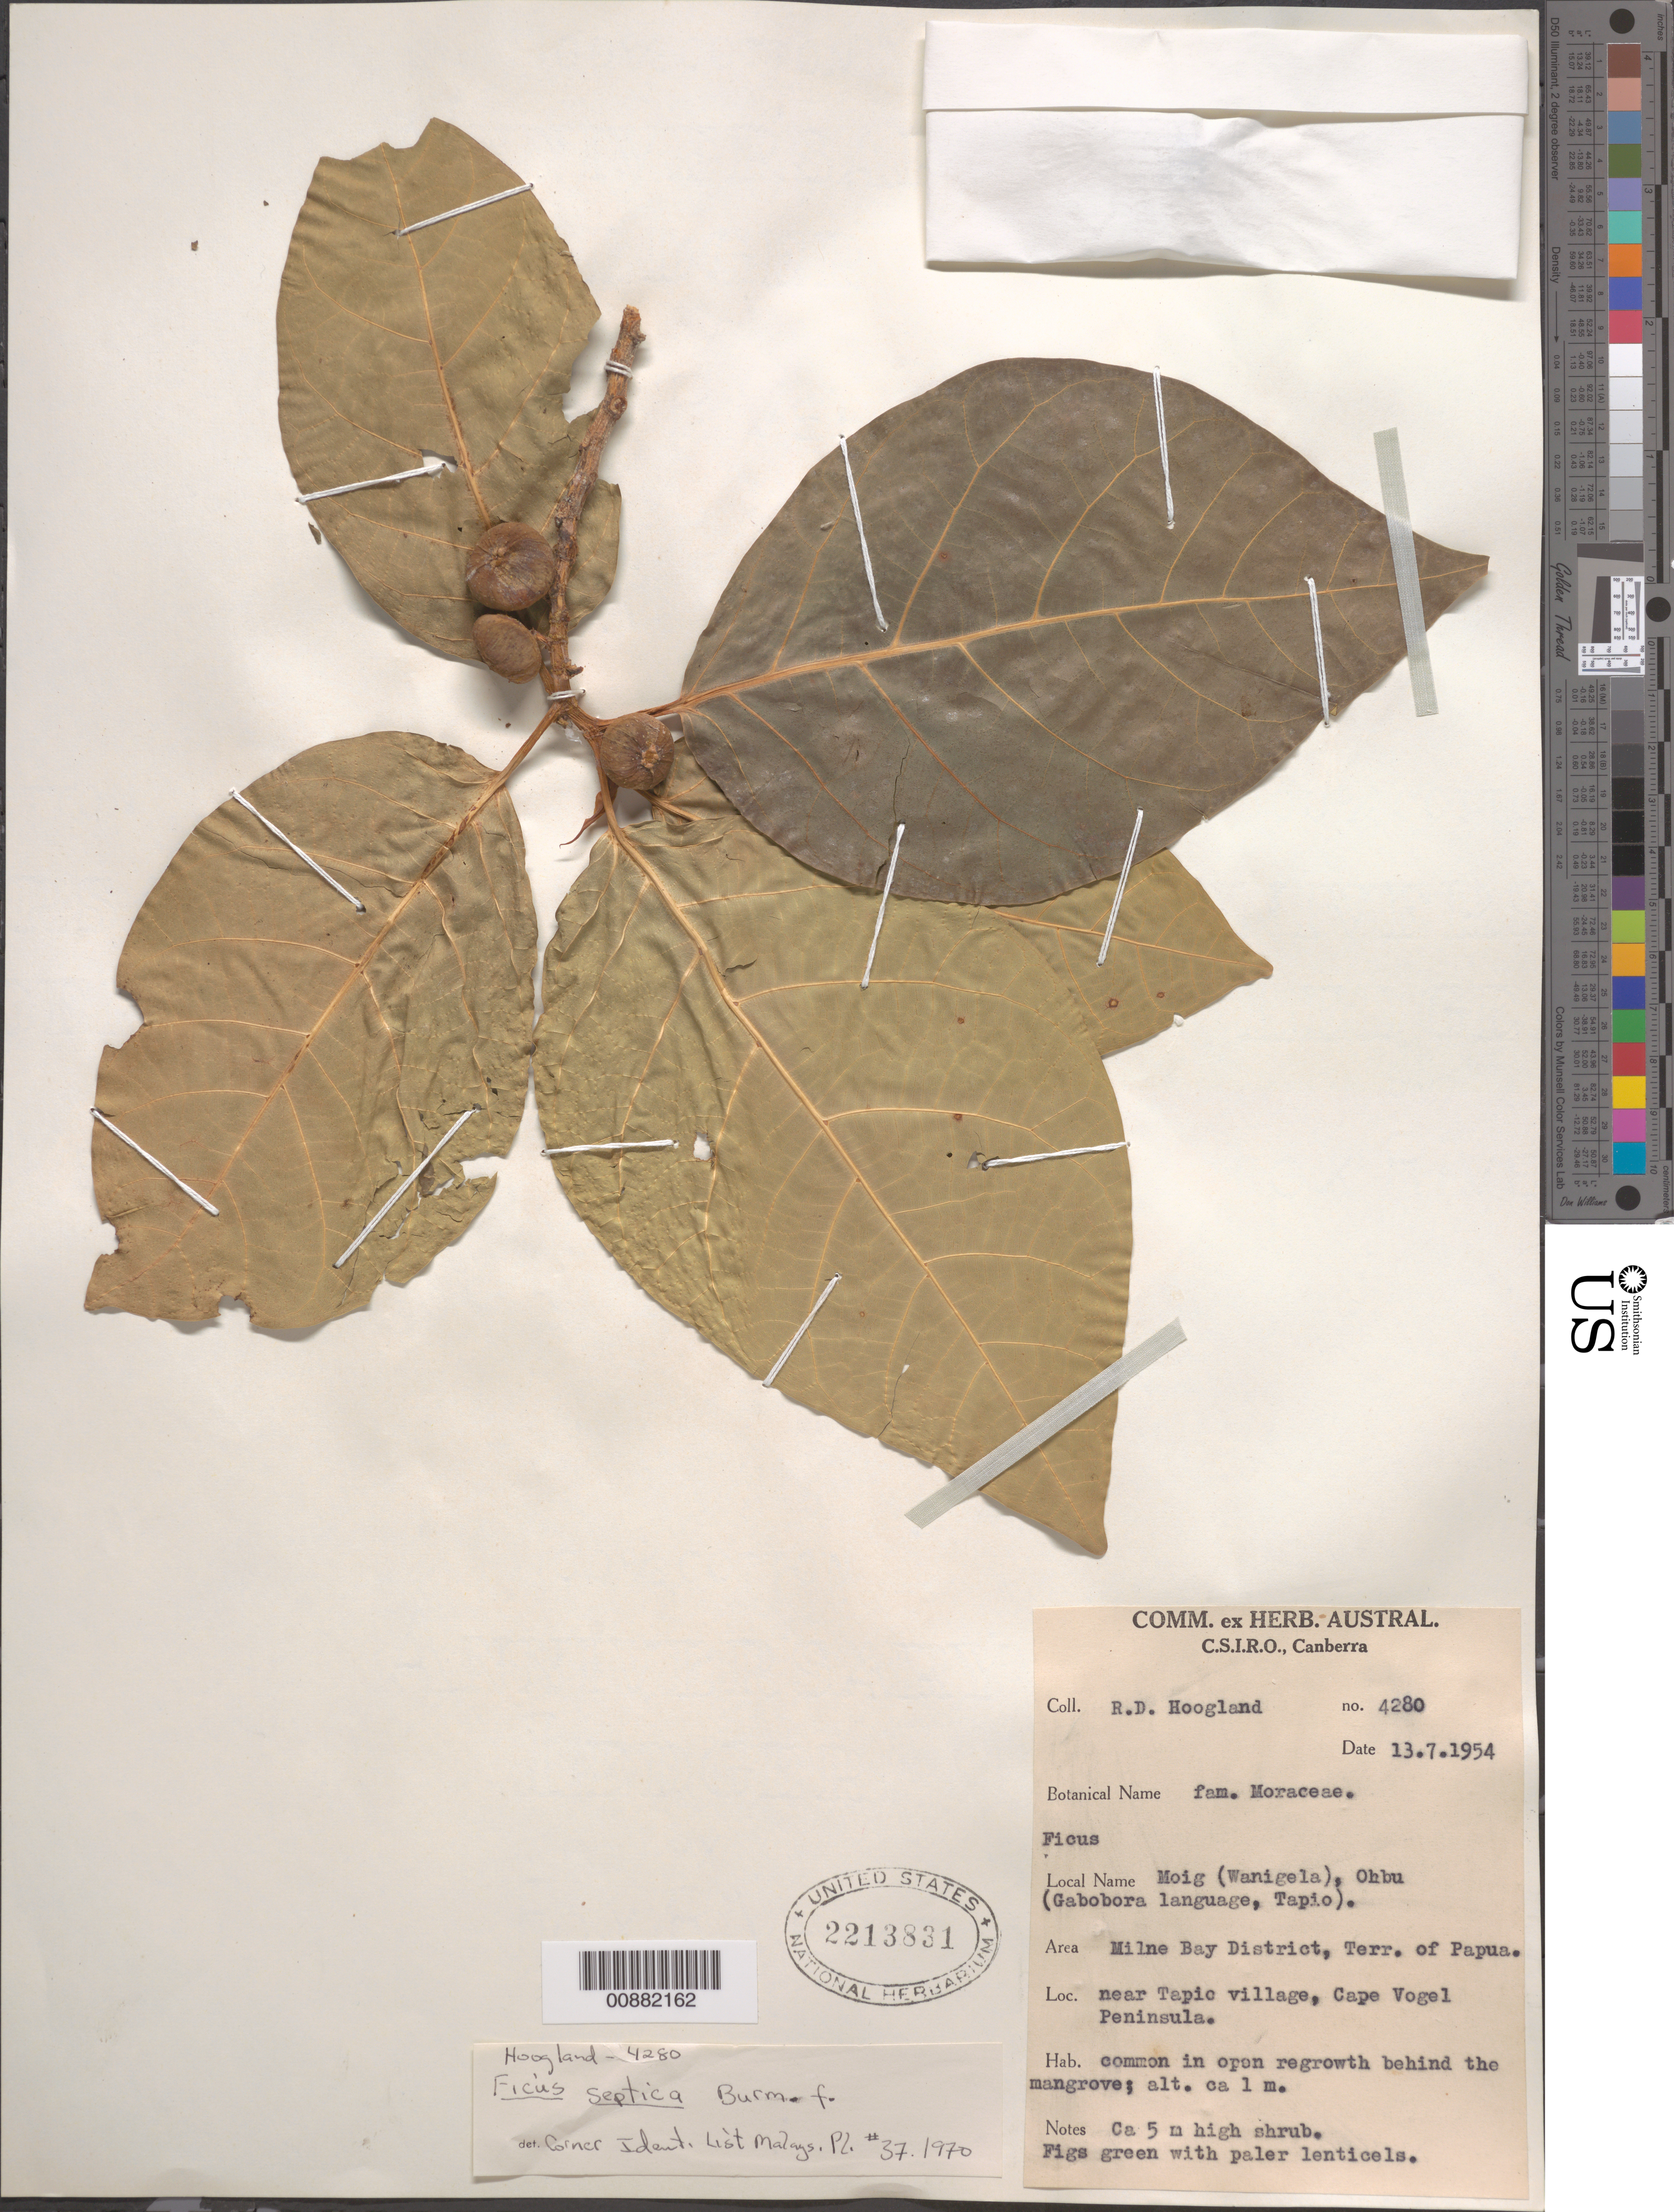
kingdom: Plantae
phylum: Tracheophyta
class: Magnoliopsida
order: Rosales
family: Moraceae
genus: Ficus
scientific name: Ficus septica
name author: Burm. f.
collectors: R. D. Hoogland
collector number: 4280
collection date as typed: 13 Jul 1954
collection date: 1954-07-13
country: Papua New Guinea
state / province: Milne Bay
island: New Guinea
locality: Near Tapic village, Cape Vogel Peninsula.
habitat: common in open regrowth behind the mangrove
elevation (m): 1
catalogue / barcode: US 2213831